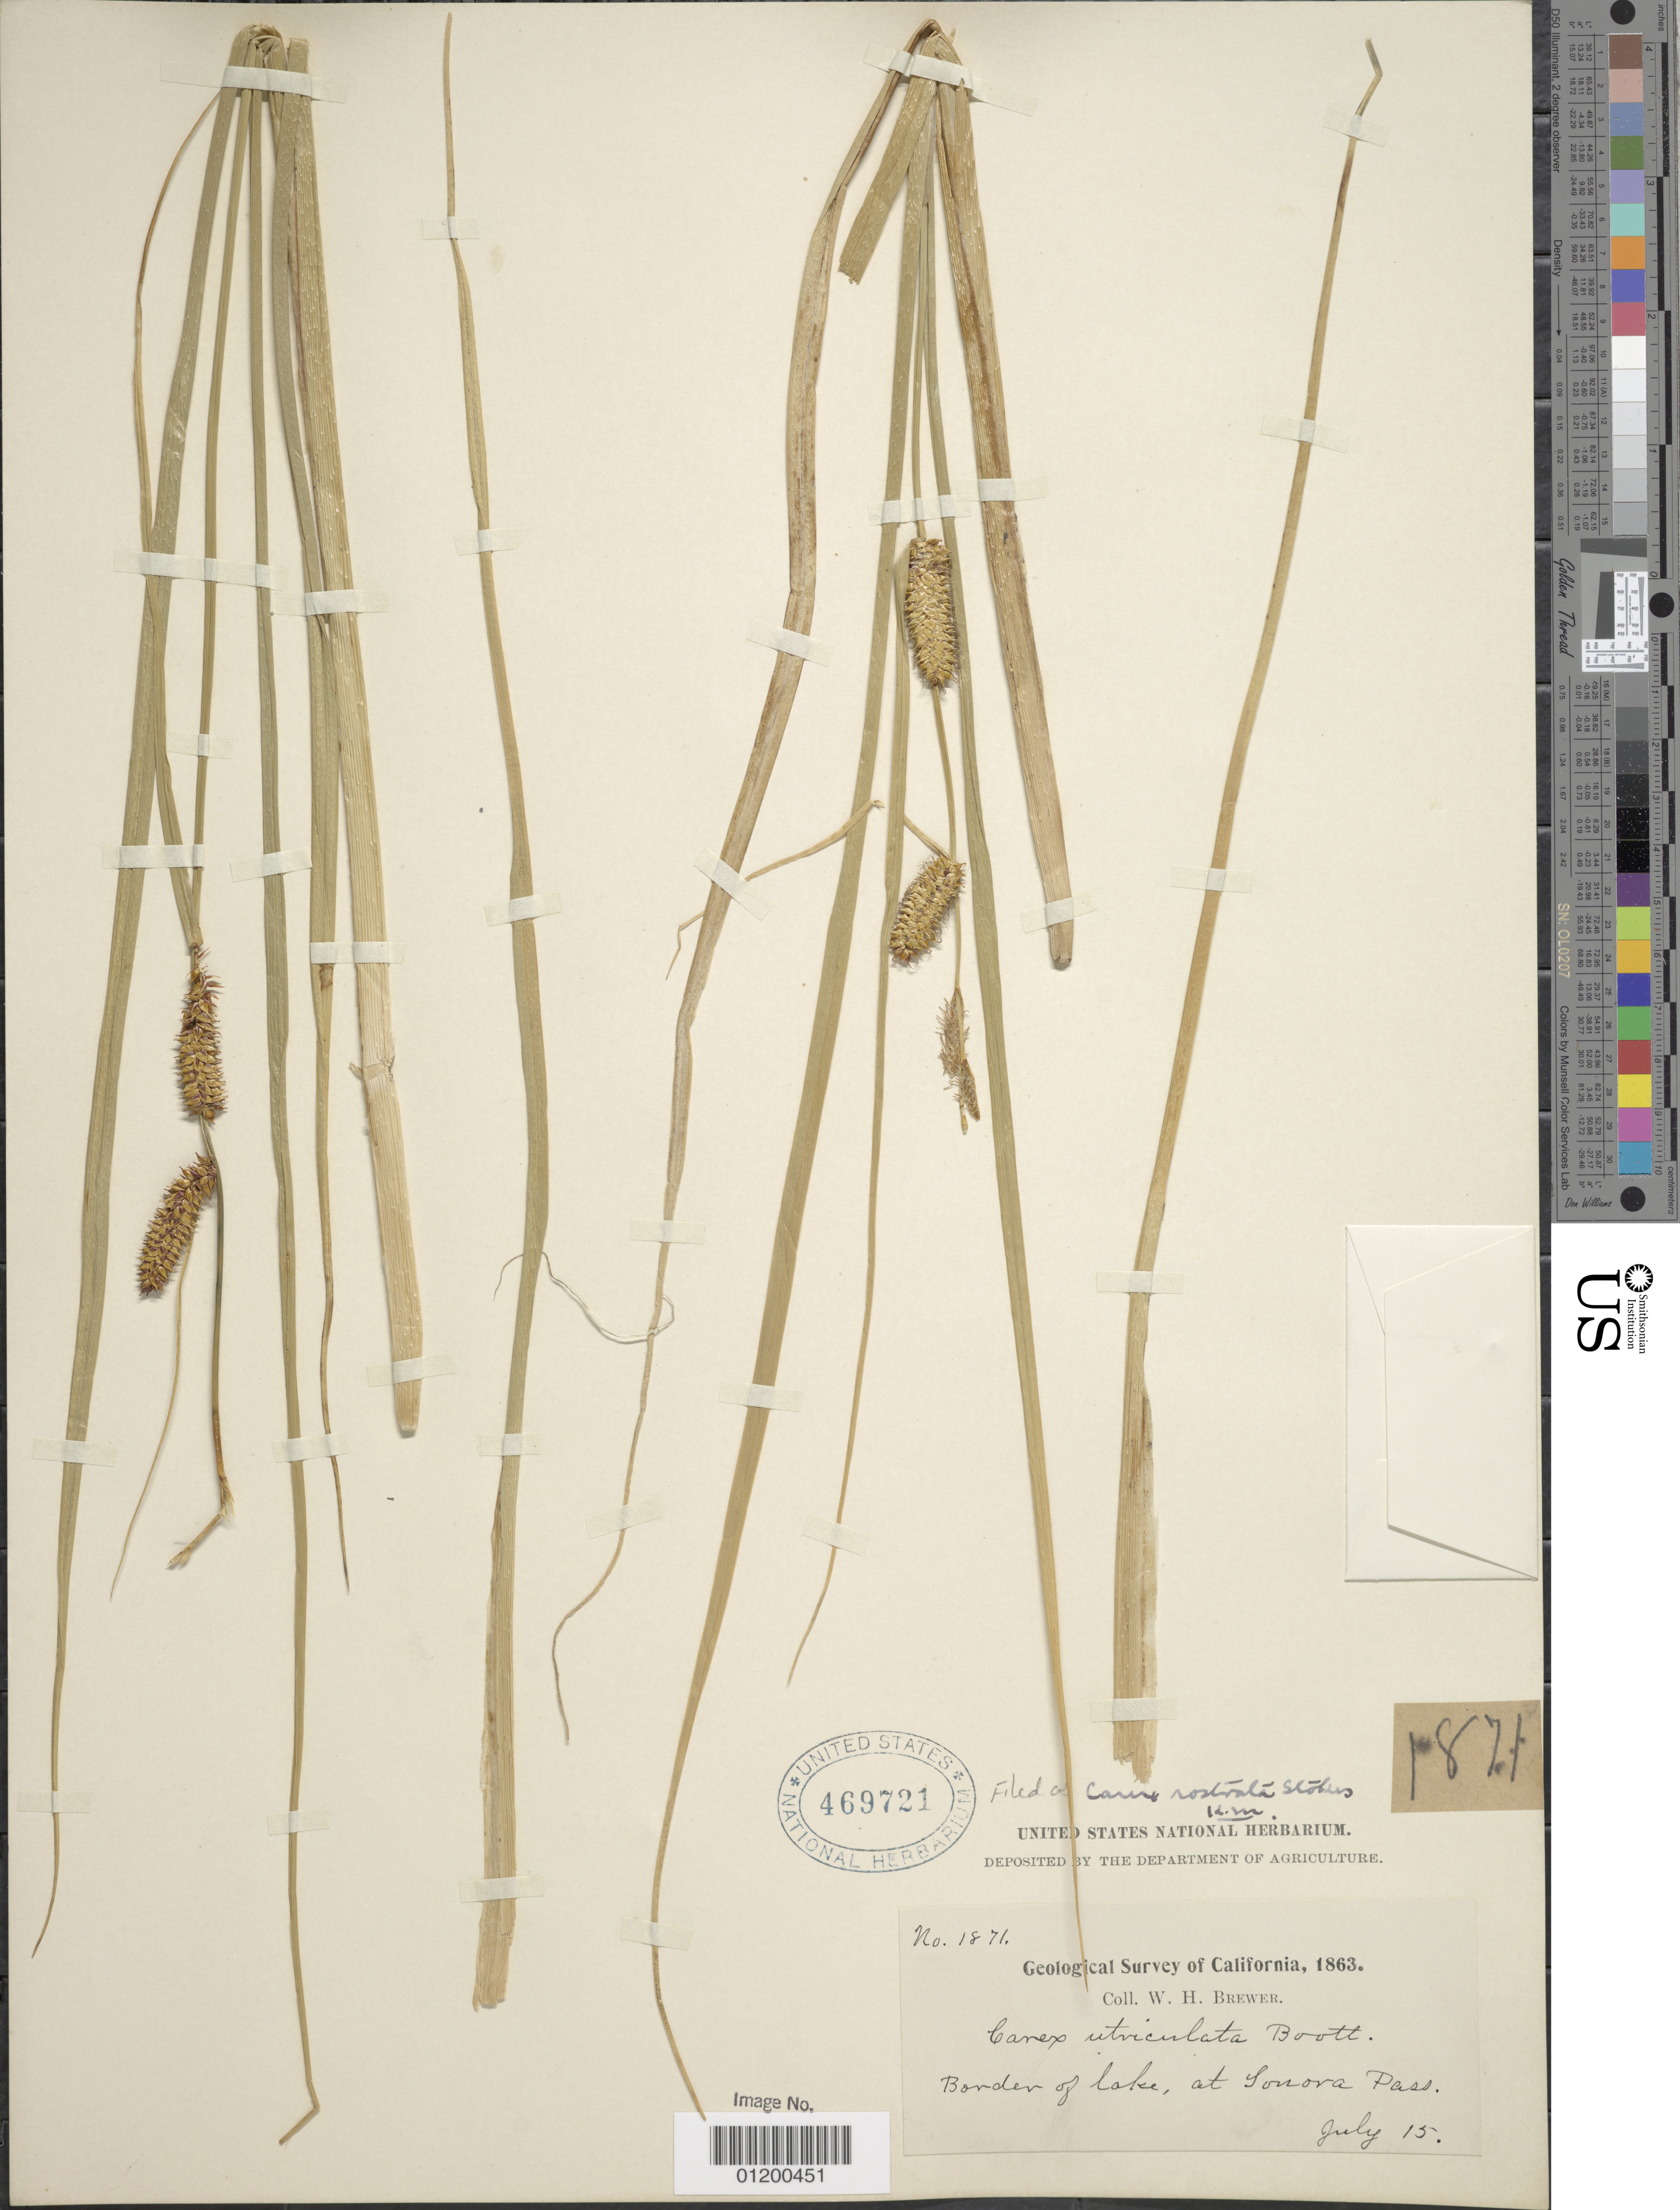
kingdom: Plantae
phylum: Tracheophyta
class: Liliopsida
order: Poales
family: Cyperaceae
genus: Carex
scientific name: Carex rostrata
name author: Stokes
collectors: W. H. Brewer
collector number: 1871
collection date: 1863-07-15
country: United States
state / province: California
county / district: Mono/Tuolumne/Alpine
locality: Border of lake, at Sonora Pass.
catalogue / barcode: US 469721